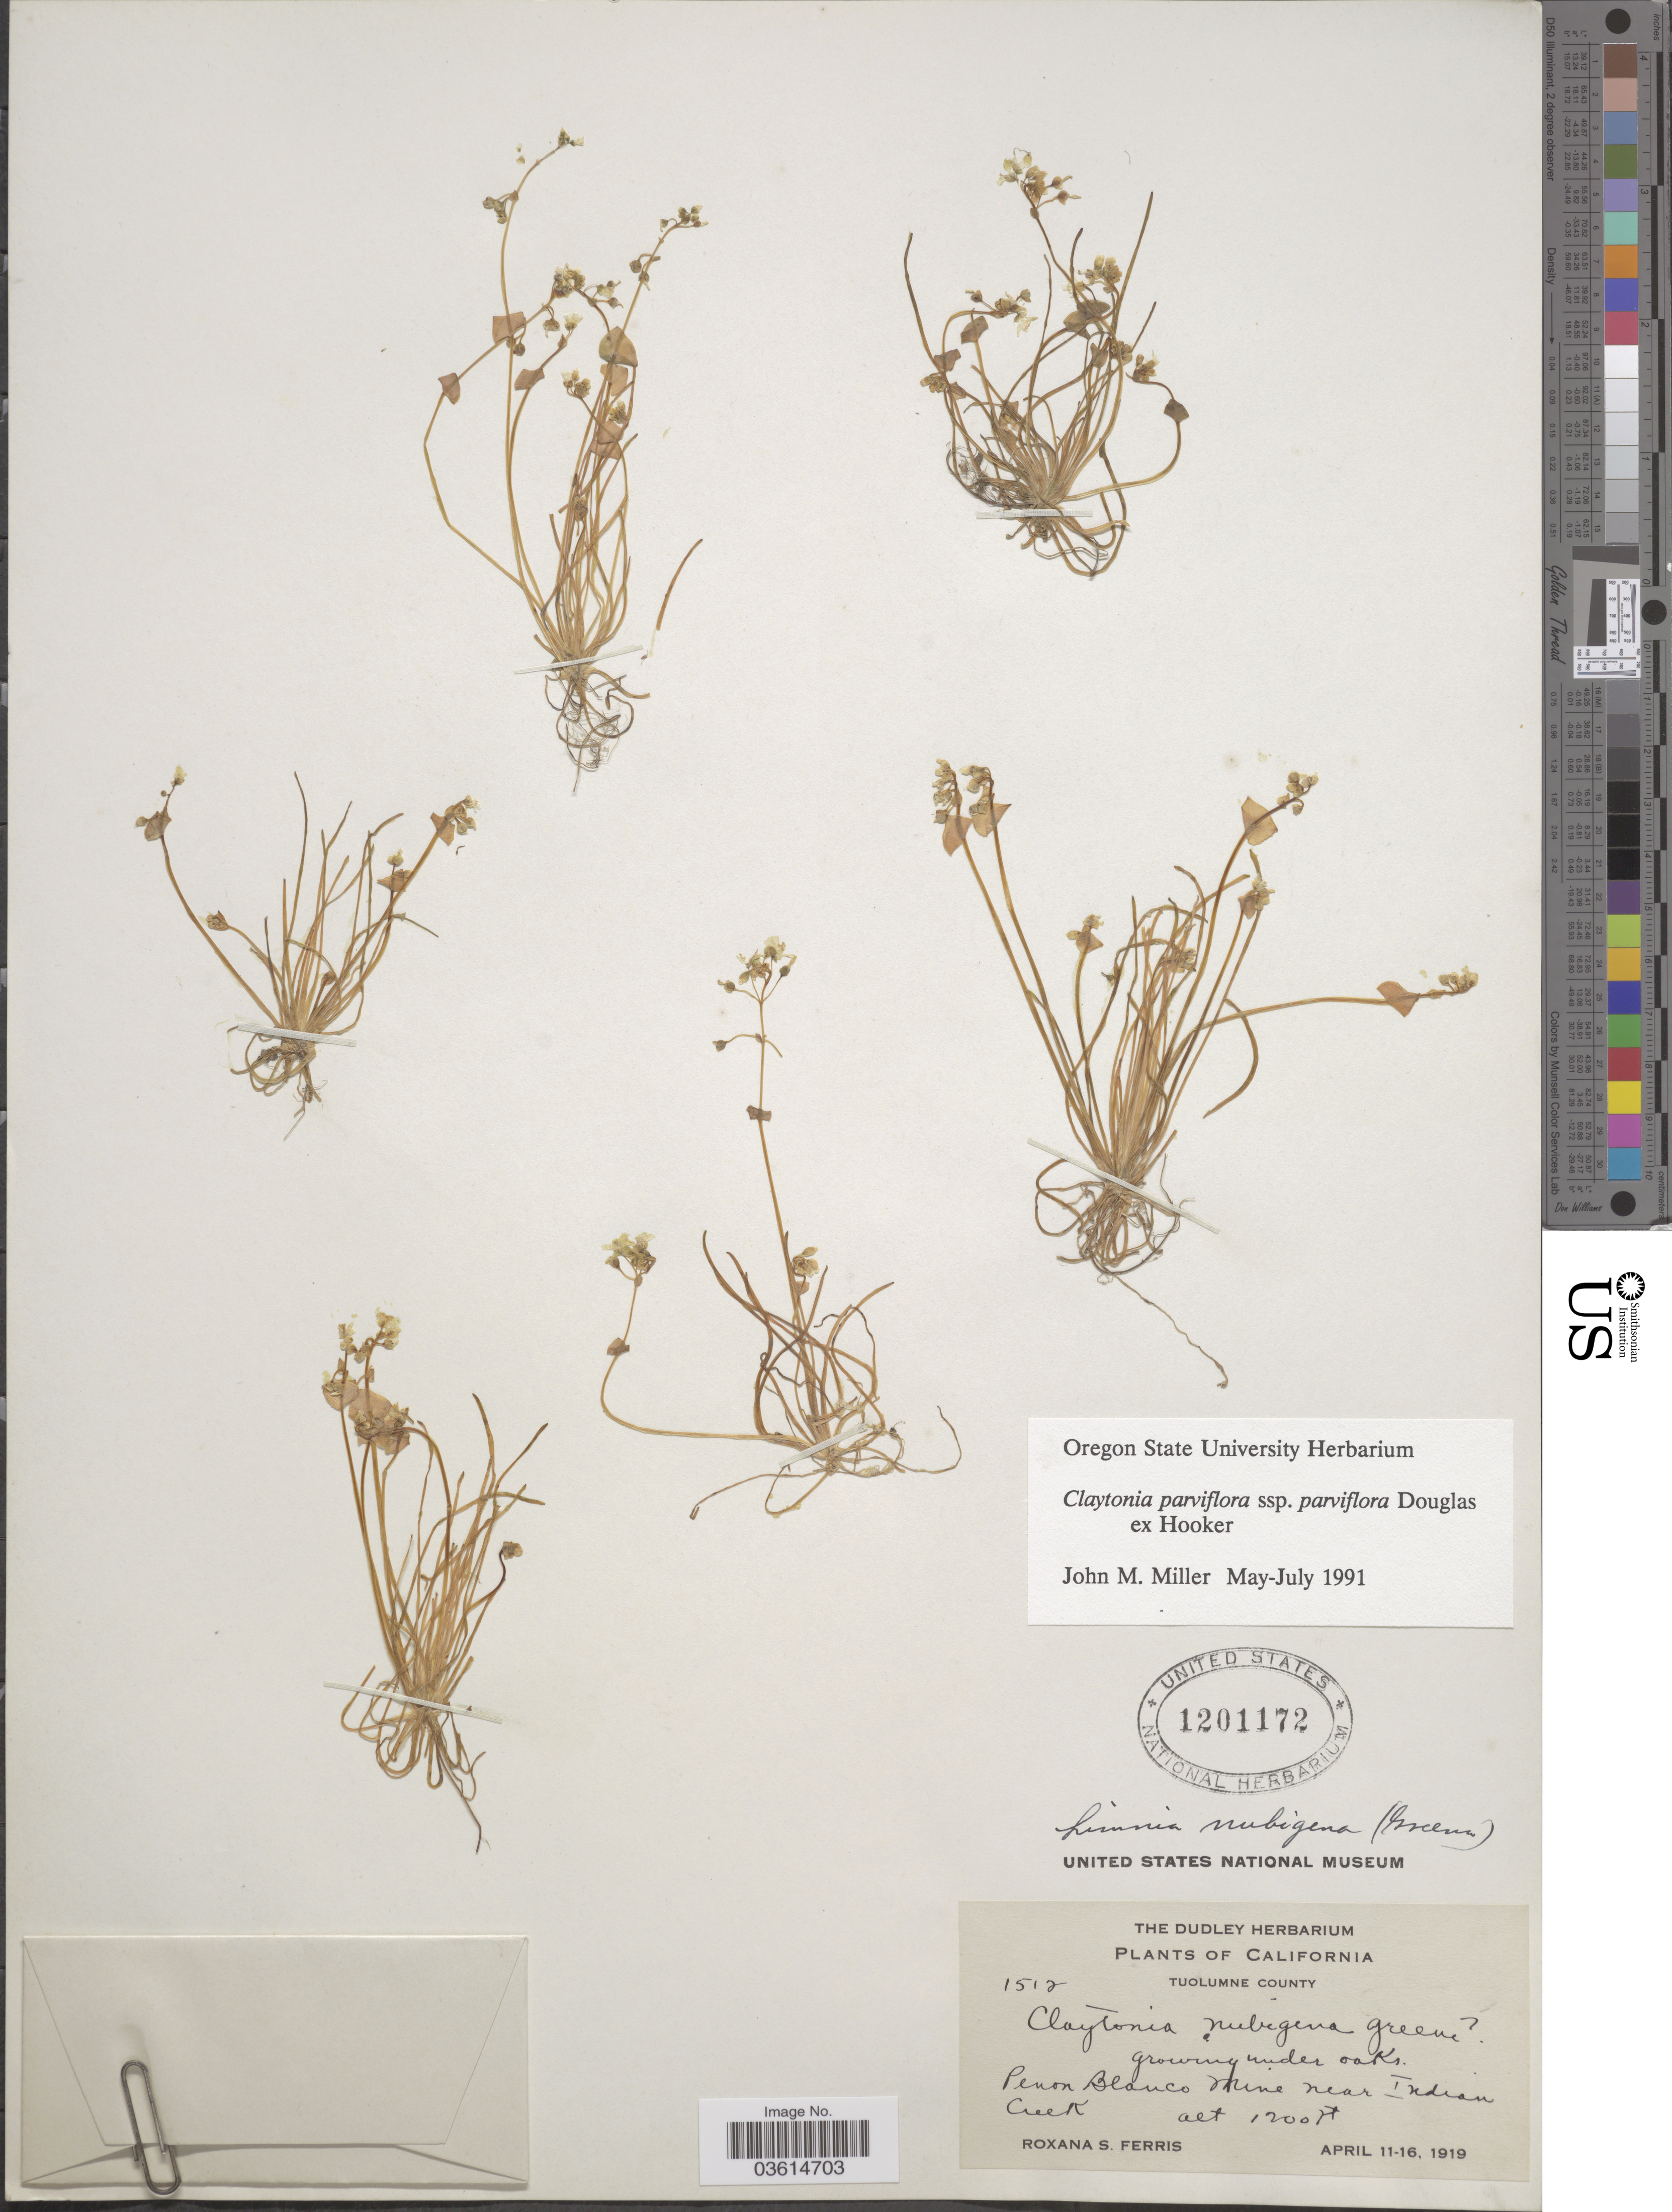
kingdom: Plantae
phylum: Tracheophyta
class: Magnoliopsida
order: Caryophyllales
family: Montiaceae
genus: Claytonia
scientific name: Claytonia parviflora subsp. parviflora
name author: Douglas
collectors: R. S. Ferris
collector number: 1512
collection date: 1919-04-11/1919-04-16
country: United States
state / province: California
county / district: Tuolumne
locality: Tuolumne County. Penon Blanco Mine near Indian Creek.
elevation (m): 366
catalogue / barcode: US 1201172